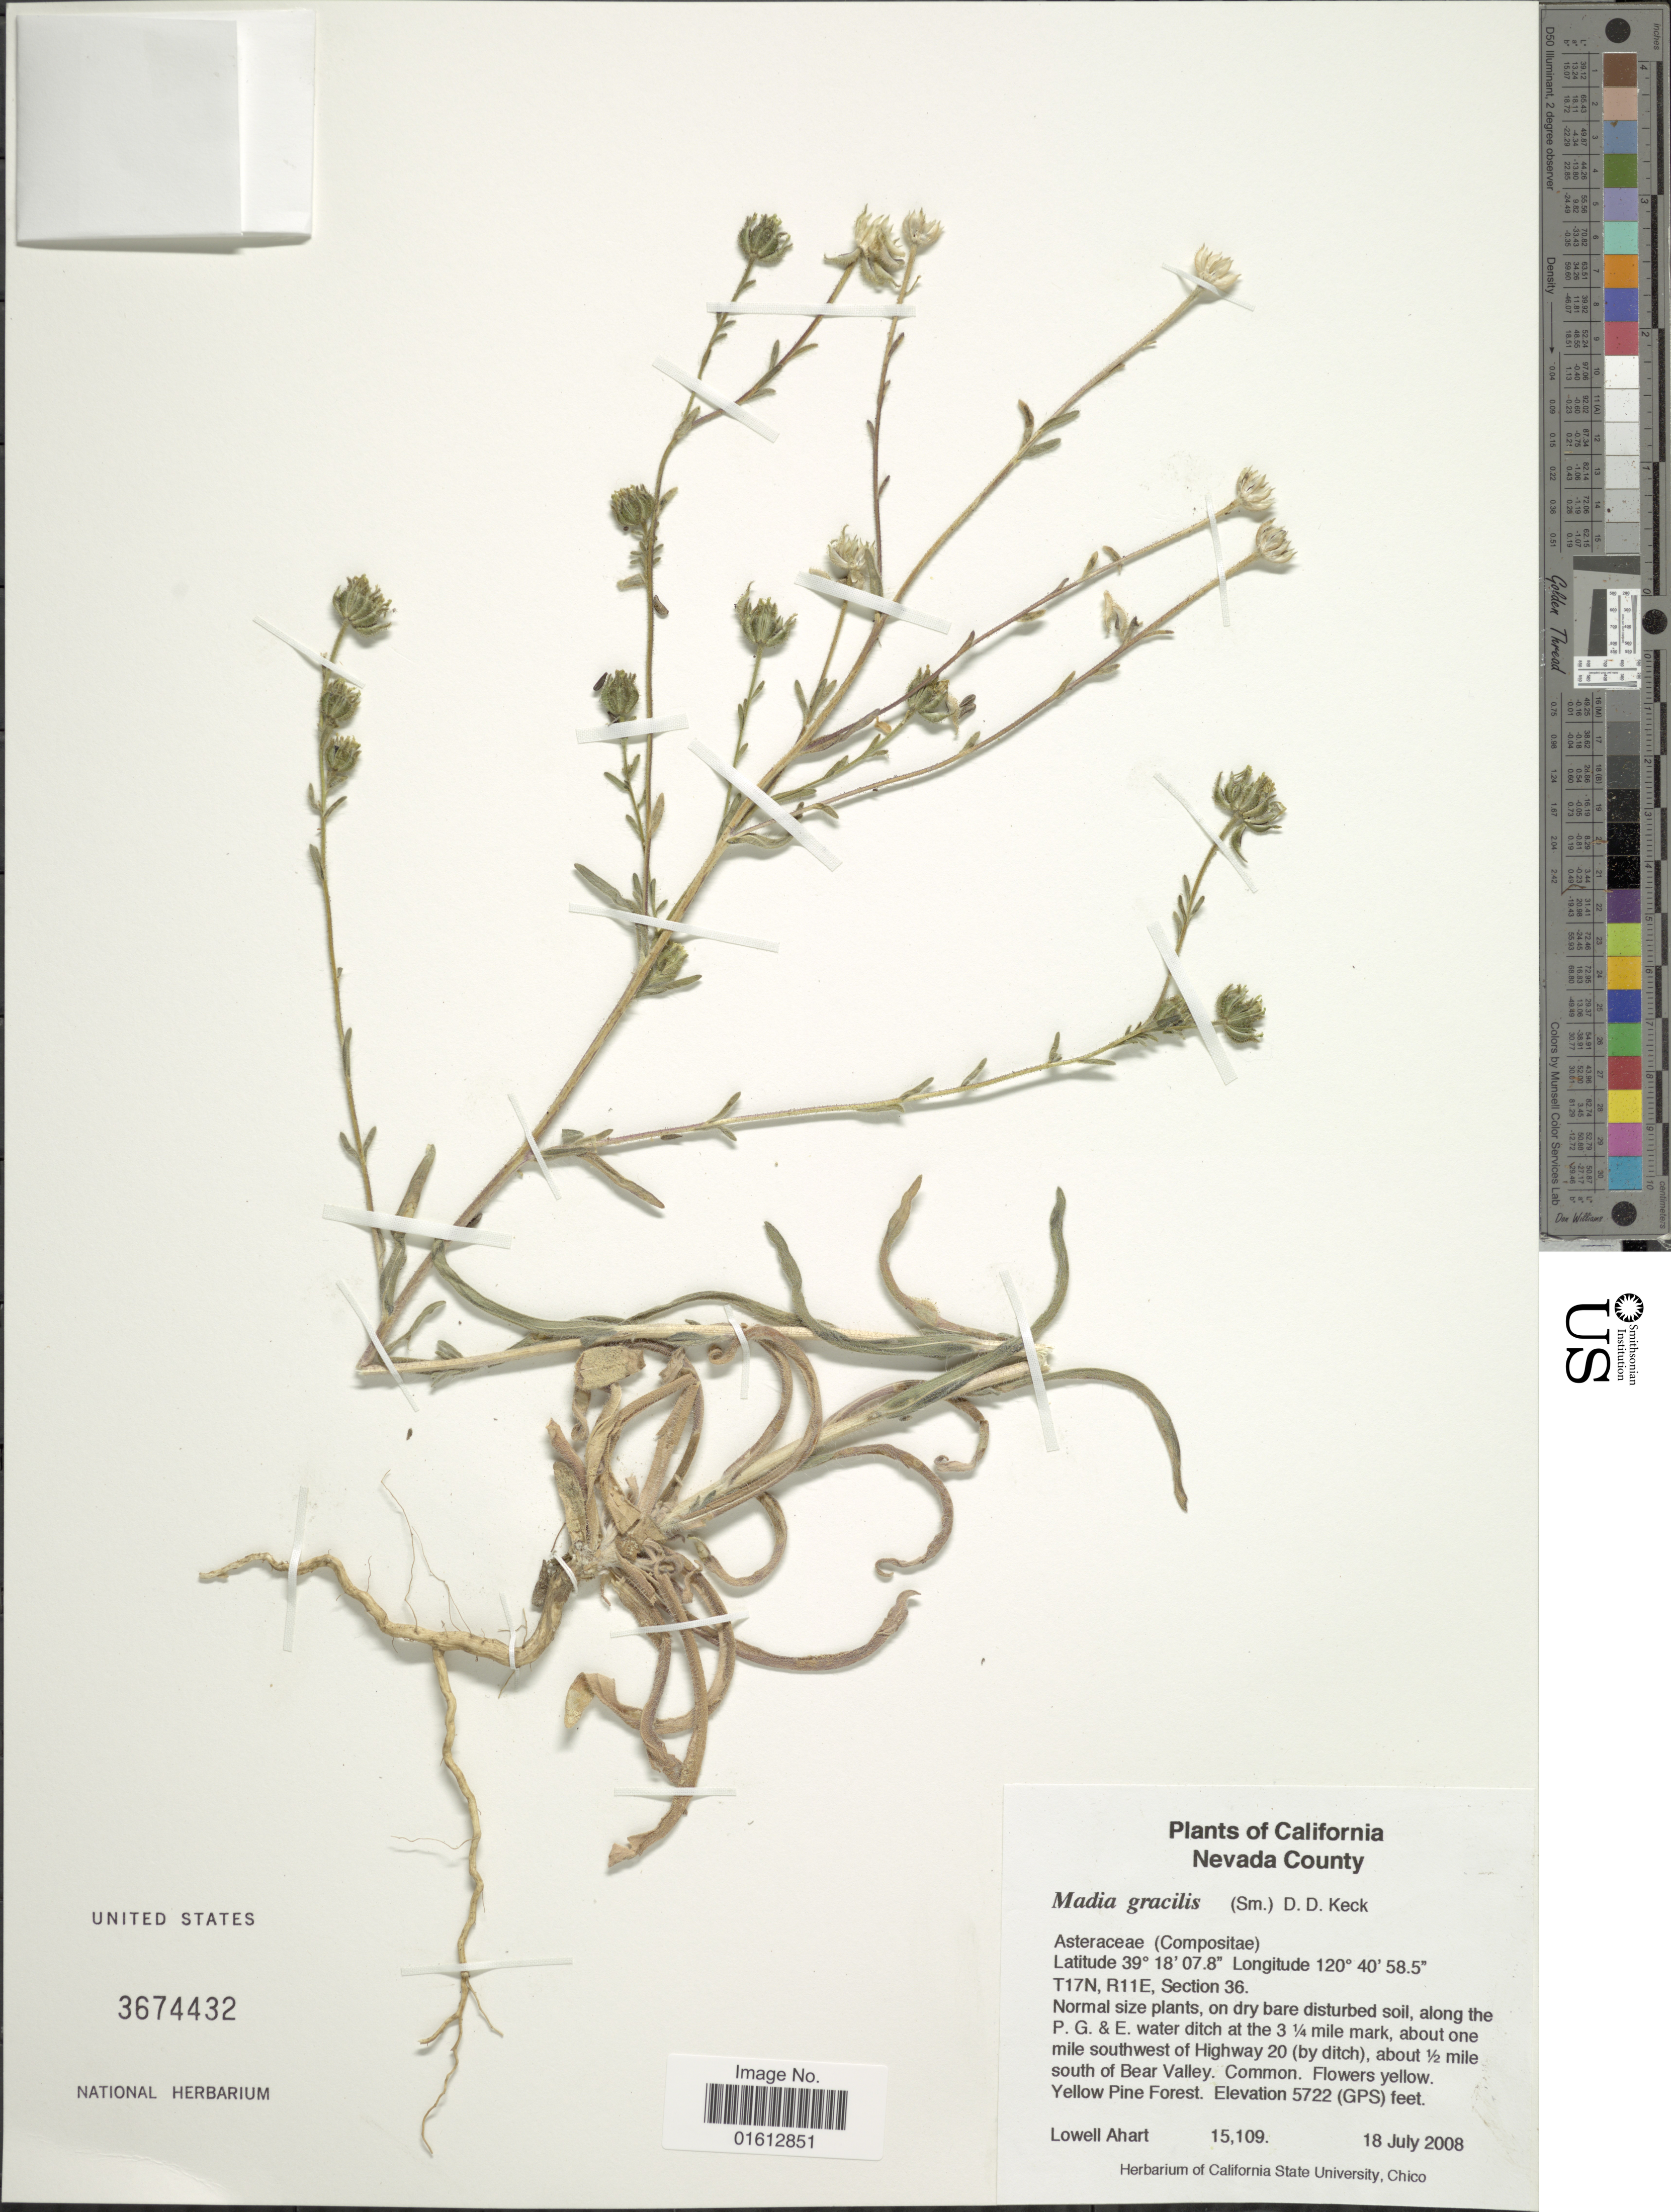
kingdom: Plantae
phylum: Tracheophyta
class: Magnoliopsida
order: Asterales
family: Asteraceae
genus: Madia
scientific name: Madia gracilis subsp. gracilis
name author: (Sm.) D.D. Keck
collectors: L. Ahart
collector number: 15109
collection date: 2008-07-18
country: United States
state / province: California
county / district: Nevada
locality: California, Nevada County, T17N, R11E, Section 36. along the P.G. & E. water ditch at the 3 1/4 mile mark, about one mile southwest of Highway 20 9by ditch), about 1/2 mile south of Bear Valley.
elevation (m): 1744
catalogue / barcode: US 3674432